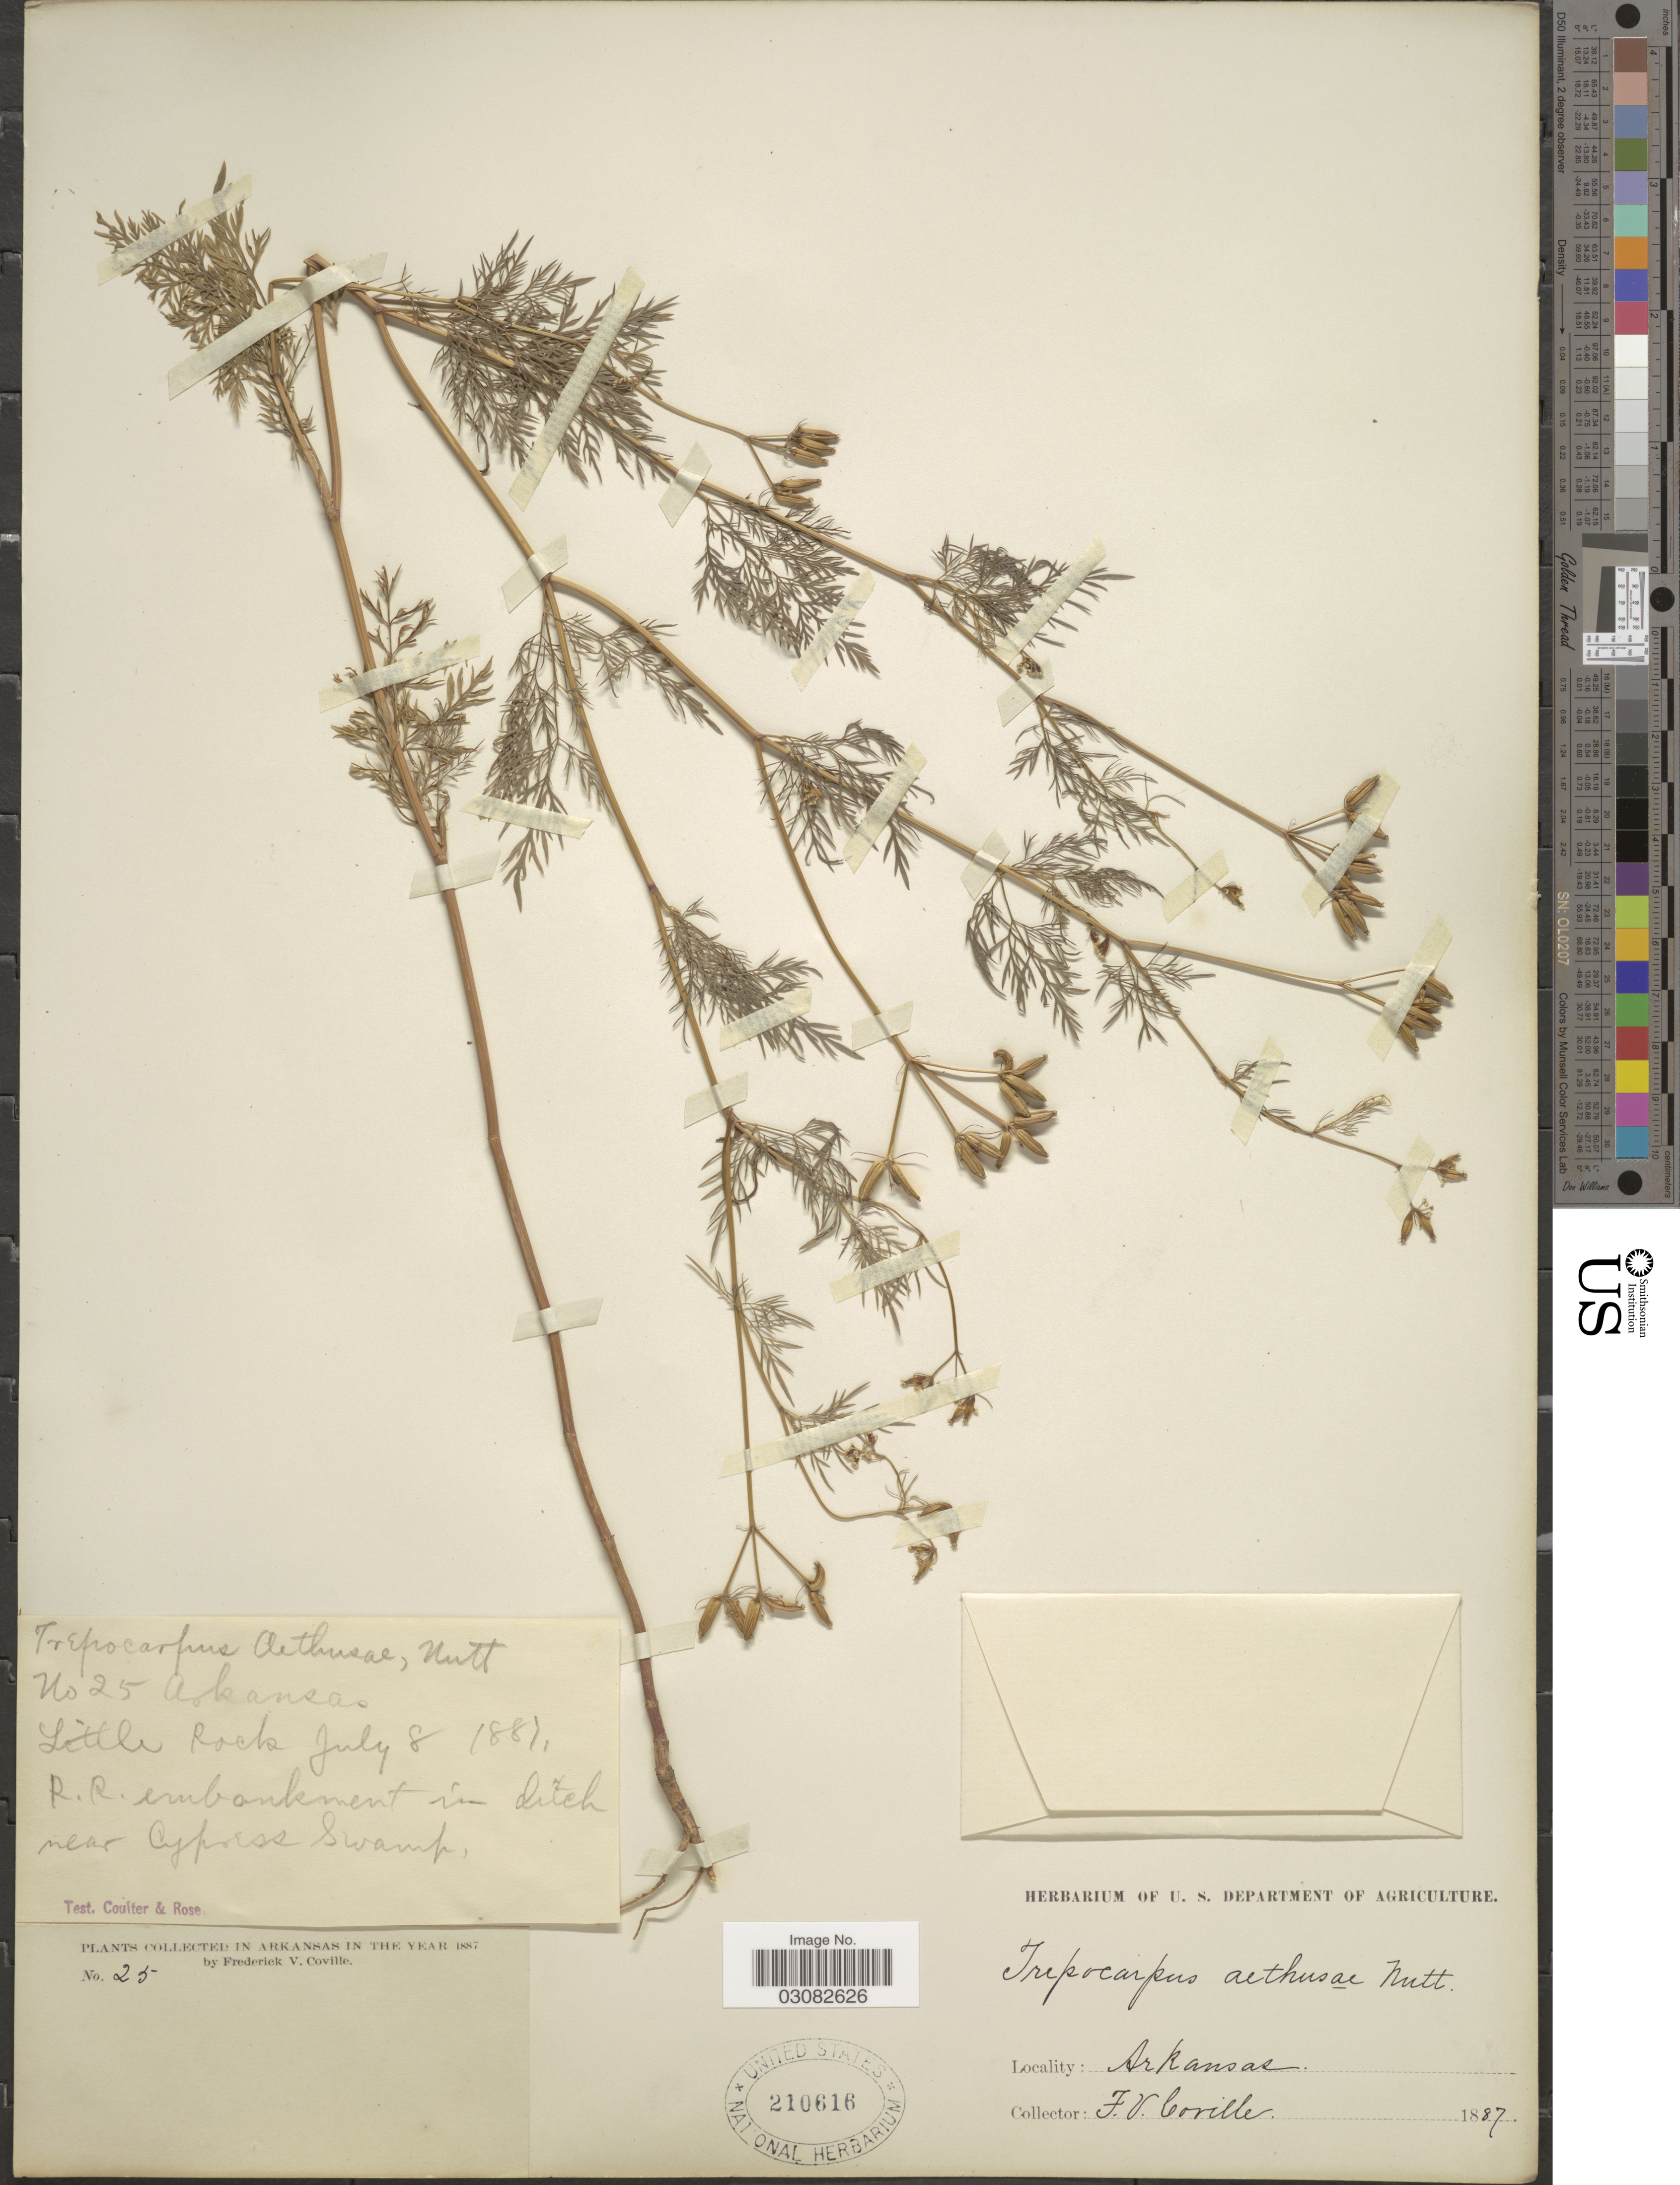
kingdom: Plantae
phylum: Tracheophyta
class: Magnoliopsida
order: Apiales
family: Apiaceae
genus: Trepocarpus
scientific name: Trepocarpus aethusae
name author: Nutt. ex DC.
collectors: F. V. Coville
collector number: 25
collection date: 1887-07-08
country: United States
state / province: Arkansas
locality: Little Rock. R. R. embankment in ditch near Cypress Swamp.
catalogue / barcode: US 210616